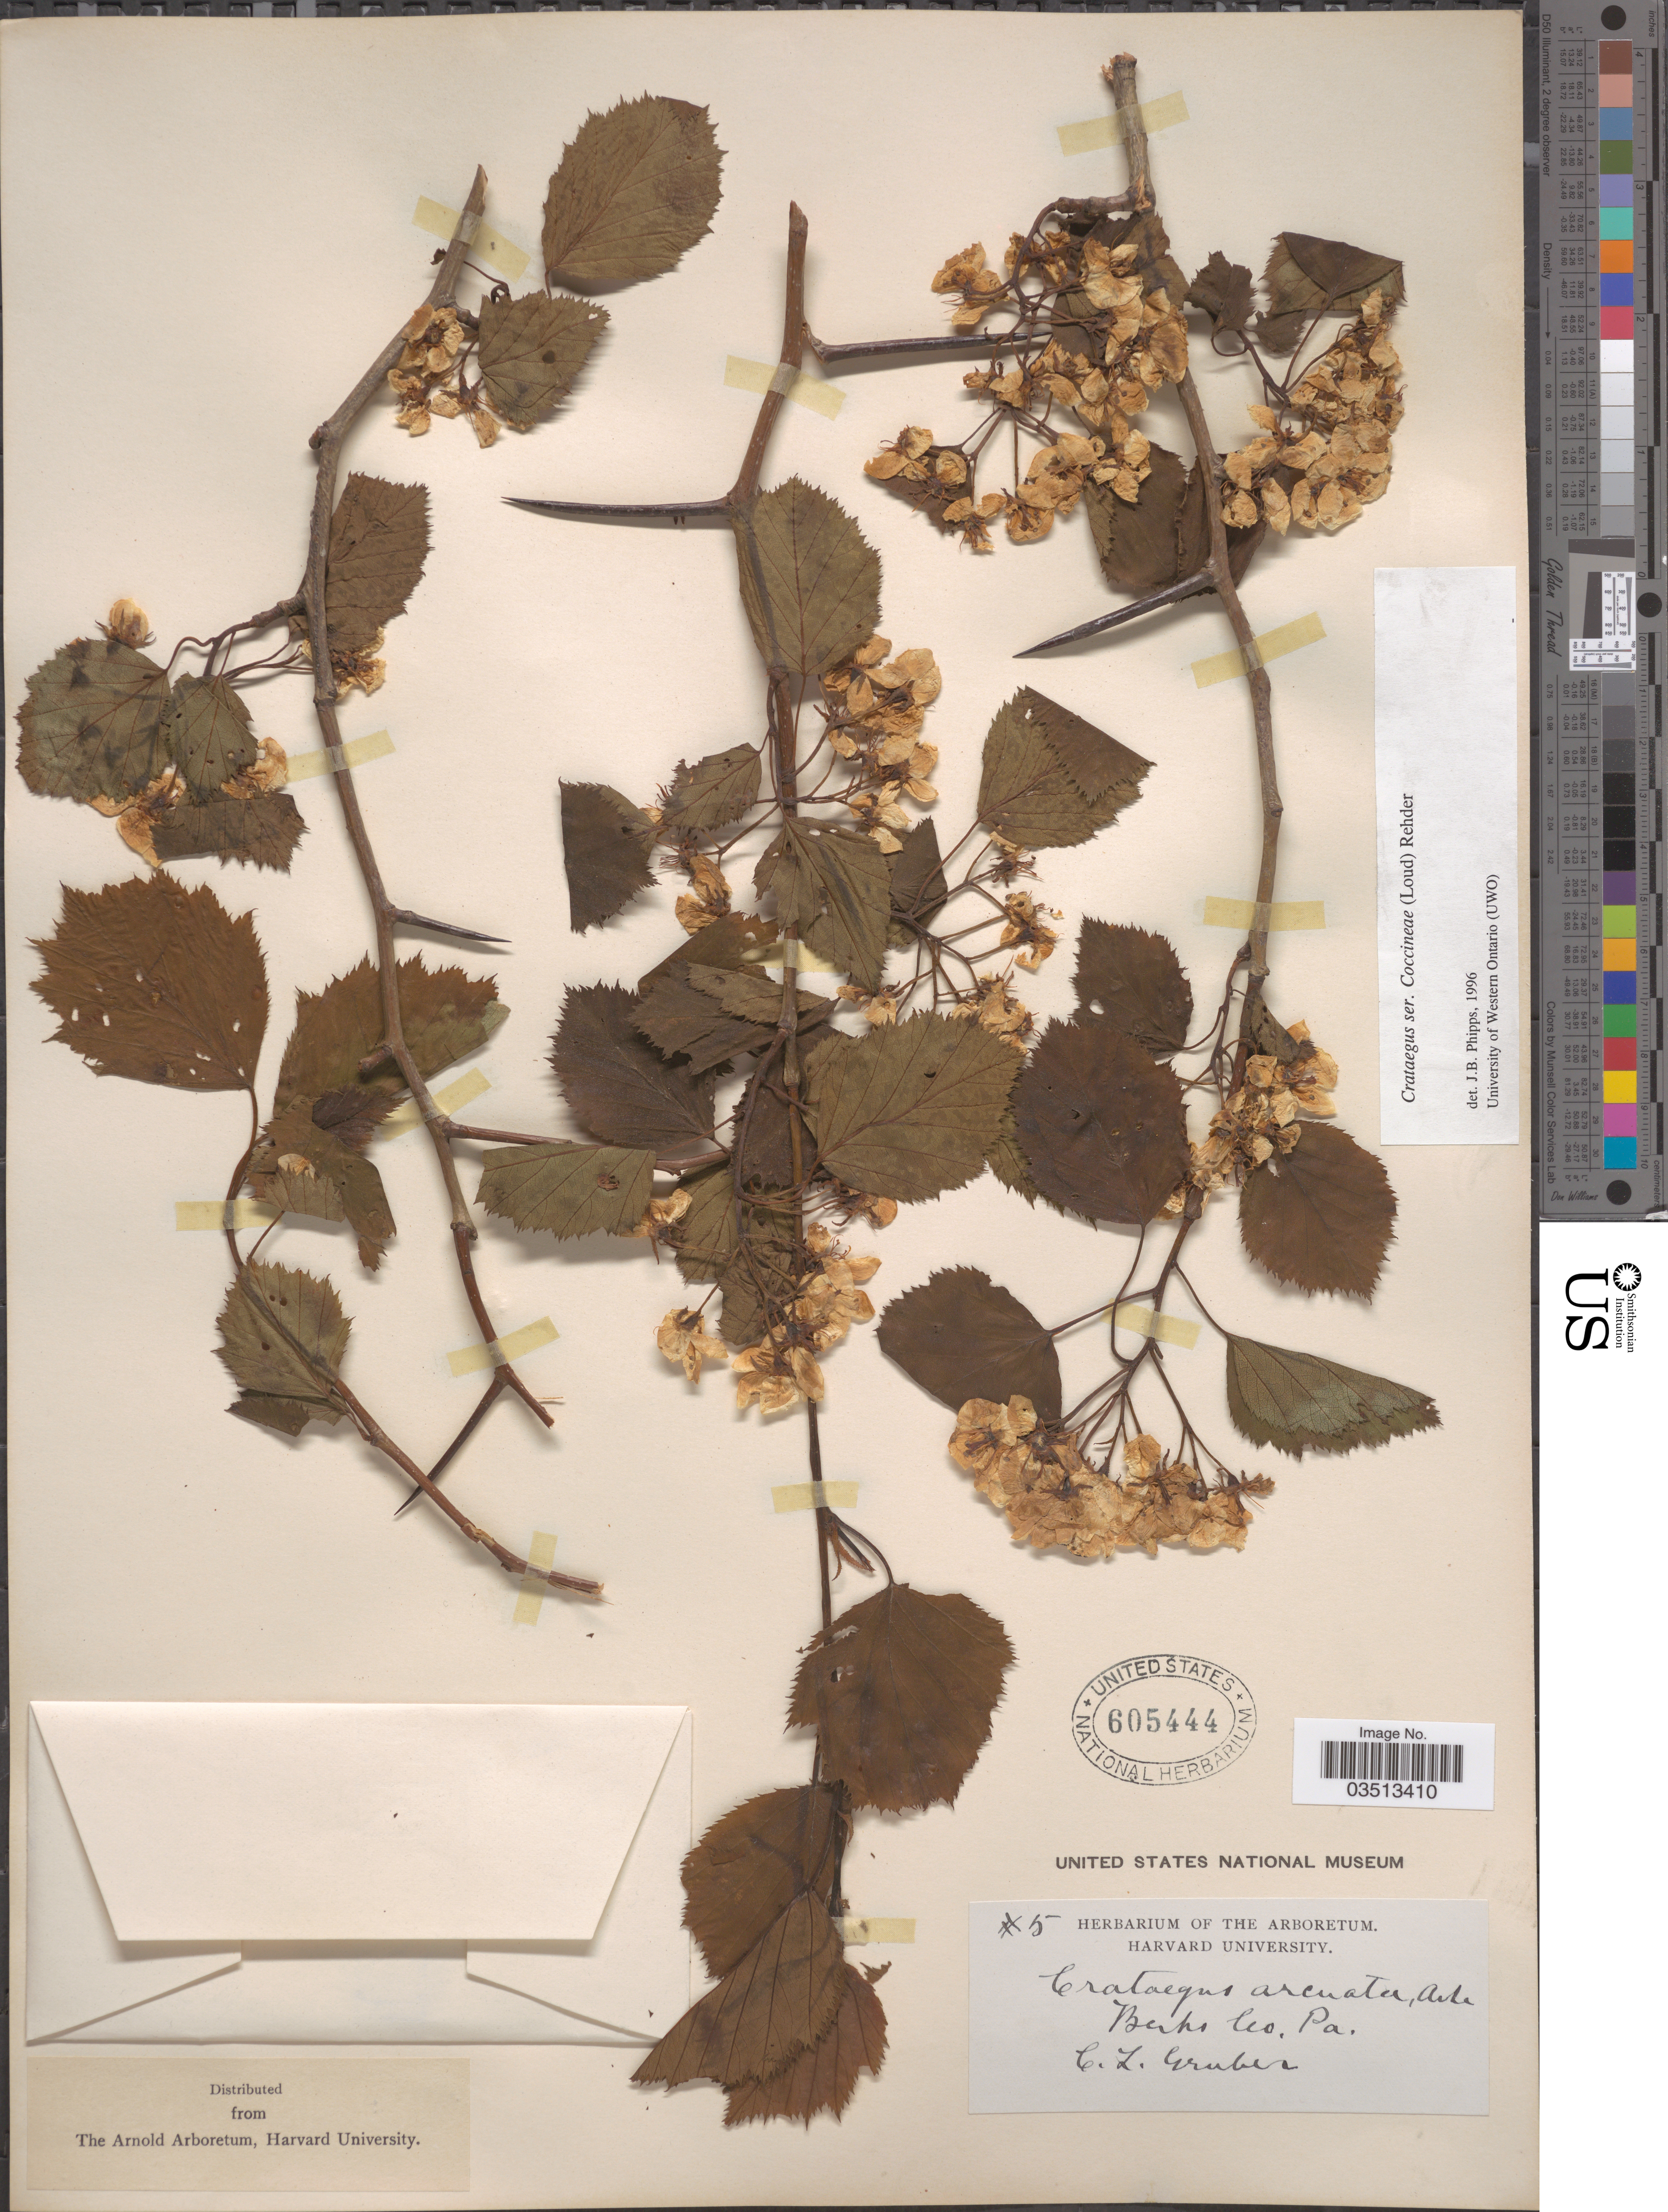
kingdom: Plantae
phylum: Tracheophyta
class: Magnoliopsida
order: Rosales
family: Rosaceae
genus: Crataegus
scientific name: Crataegus arcuata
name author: Ashe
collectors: C. Gruber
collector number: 5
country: United States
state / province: Pennsylvania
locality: Berks Co.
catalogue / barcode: US 605444